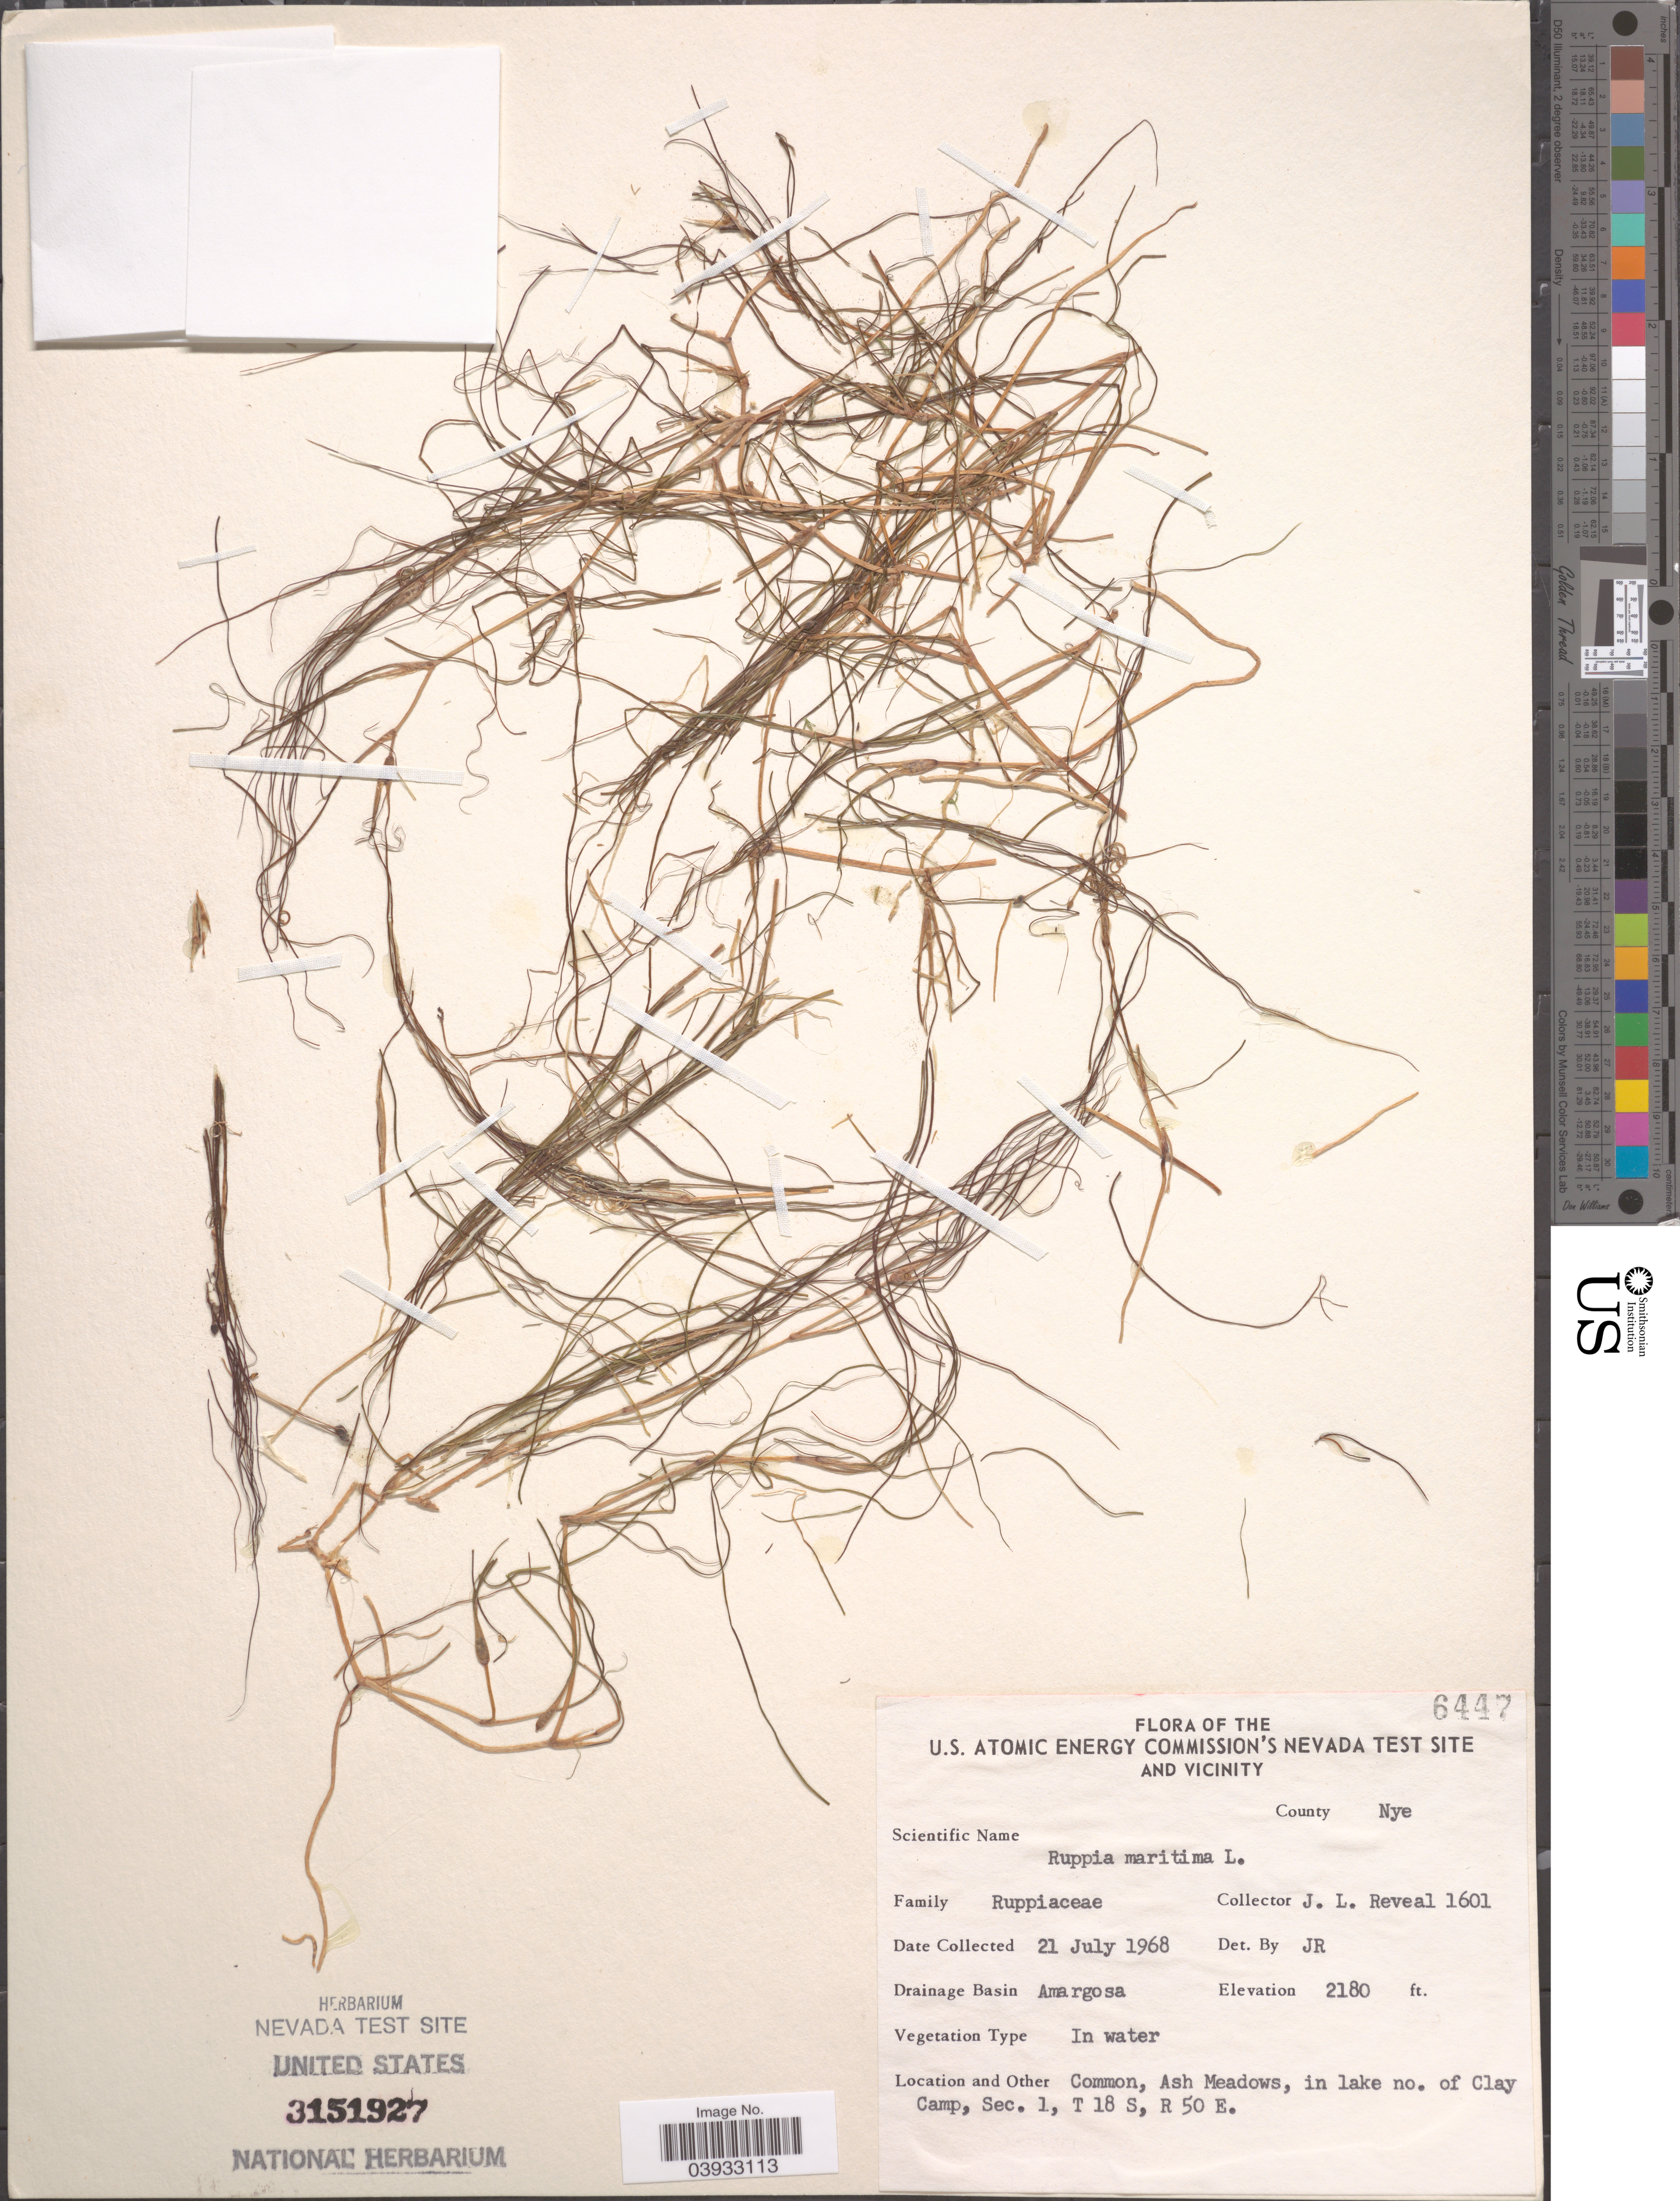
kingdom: Plantae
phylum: Tracheophyta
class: Liliopsida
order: Alismatales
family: Ruppiaceae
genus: Ruppia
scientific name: Ruppia maritima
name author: L.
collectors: J. L. Reveal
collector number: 1601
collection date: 1968-07-21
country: United States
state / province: Nevada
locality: U.S. Atomic Energy Commission's Nevada test side and vicinity. County Nye. Drainage Basin Amargosa. Ash Meadows, in lake no. of Clay Camp, Sec. 1, T 18 S, R 50 E.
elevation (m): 664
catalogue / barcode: US 3151927